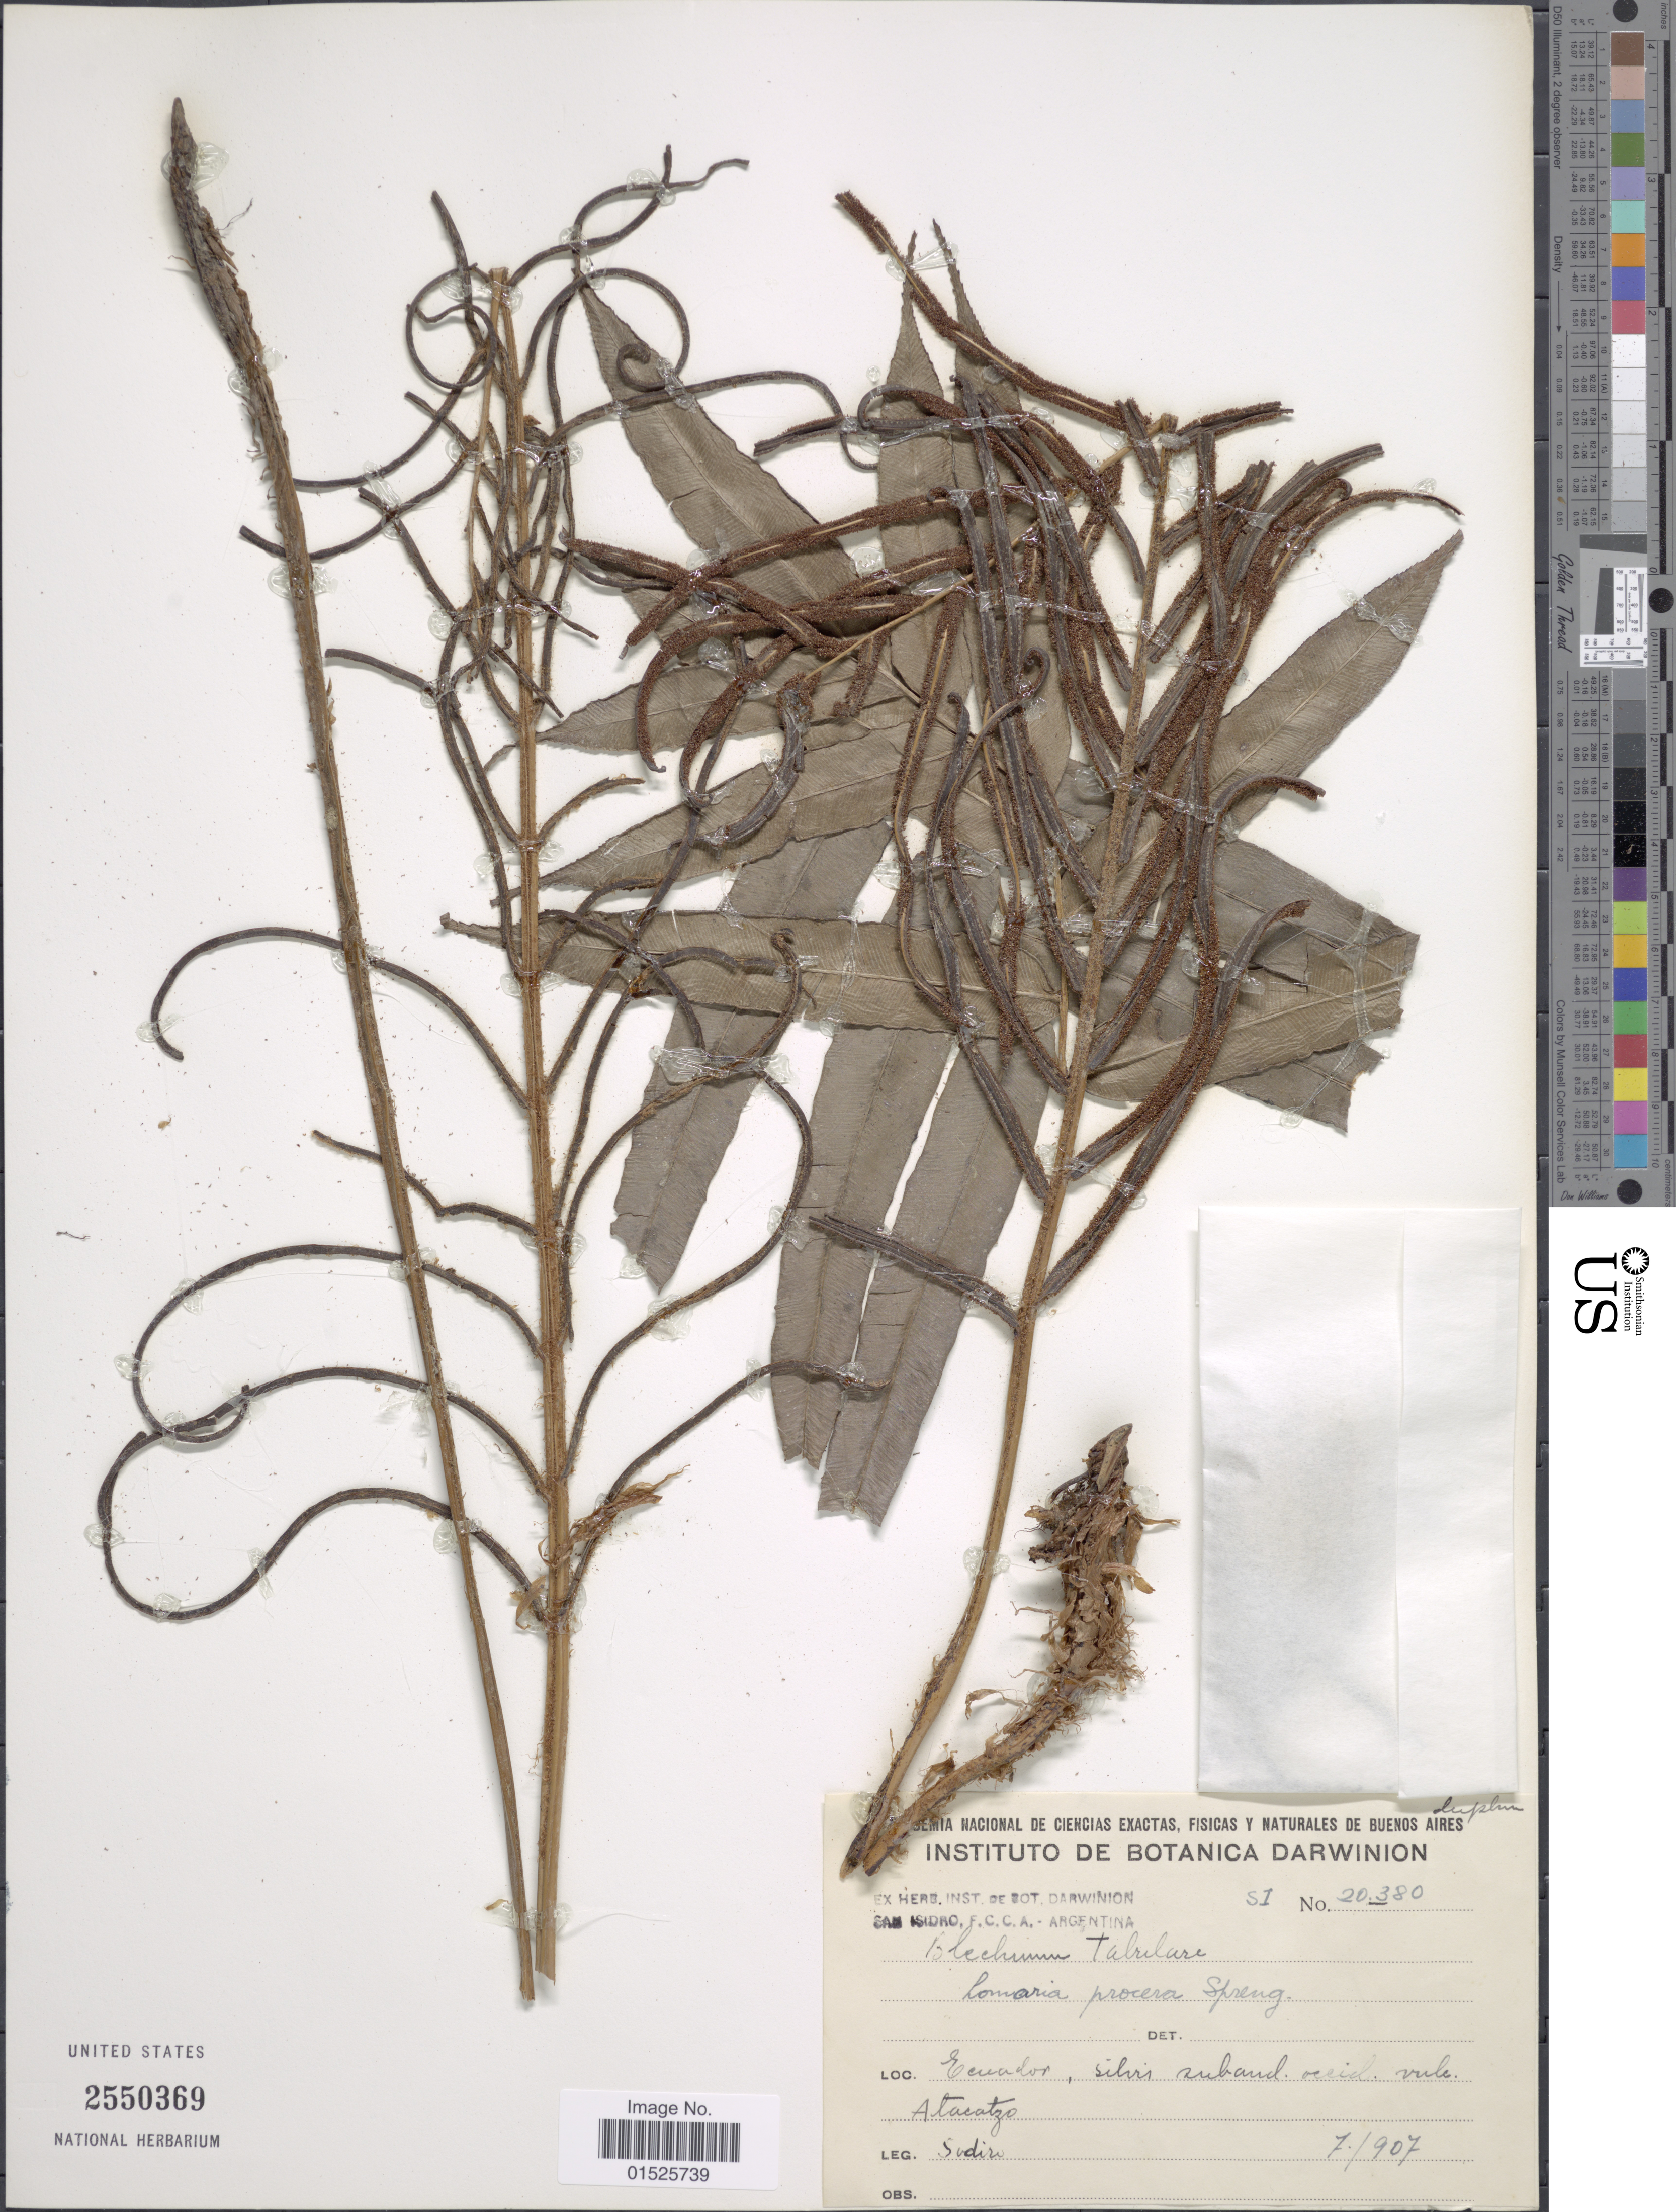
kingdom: Plantae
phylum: Tracheophyta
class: Polypodiopsida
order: Polypodiales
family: Blechnaceae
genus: Blechnum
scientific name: Blechnum cordatum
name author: (Desv.) Hieron.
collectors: Sodiro, --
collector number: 20380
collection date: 1907-07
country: Ecuador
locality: Silvis suband. occid. vulc. Atacatzo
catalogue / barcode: US 2550369